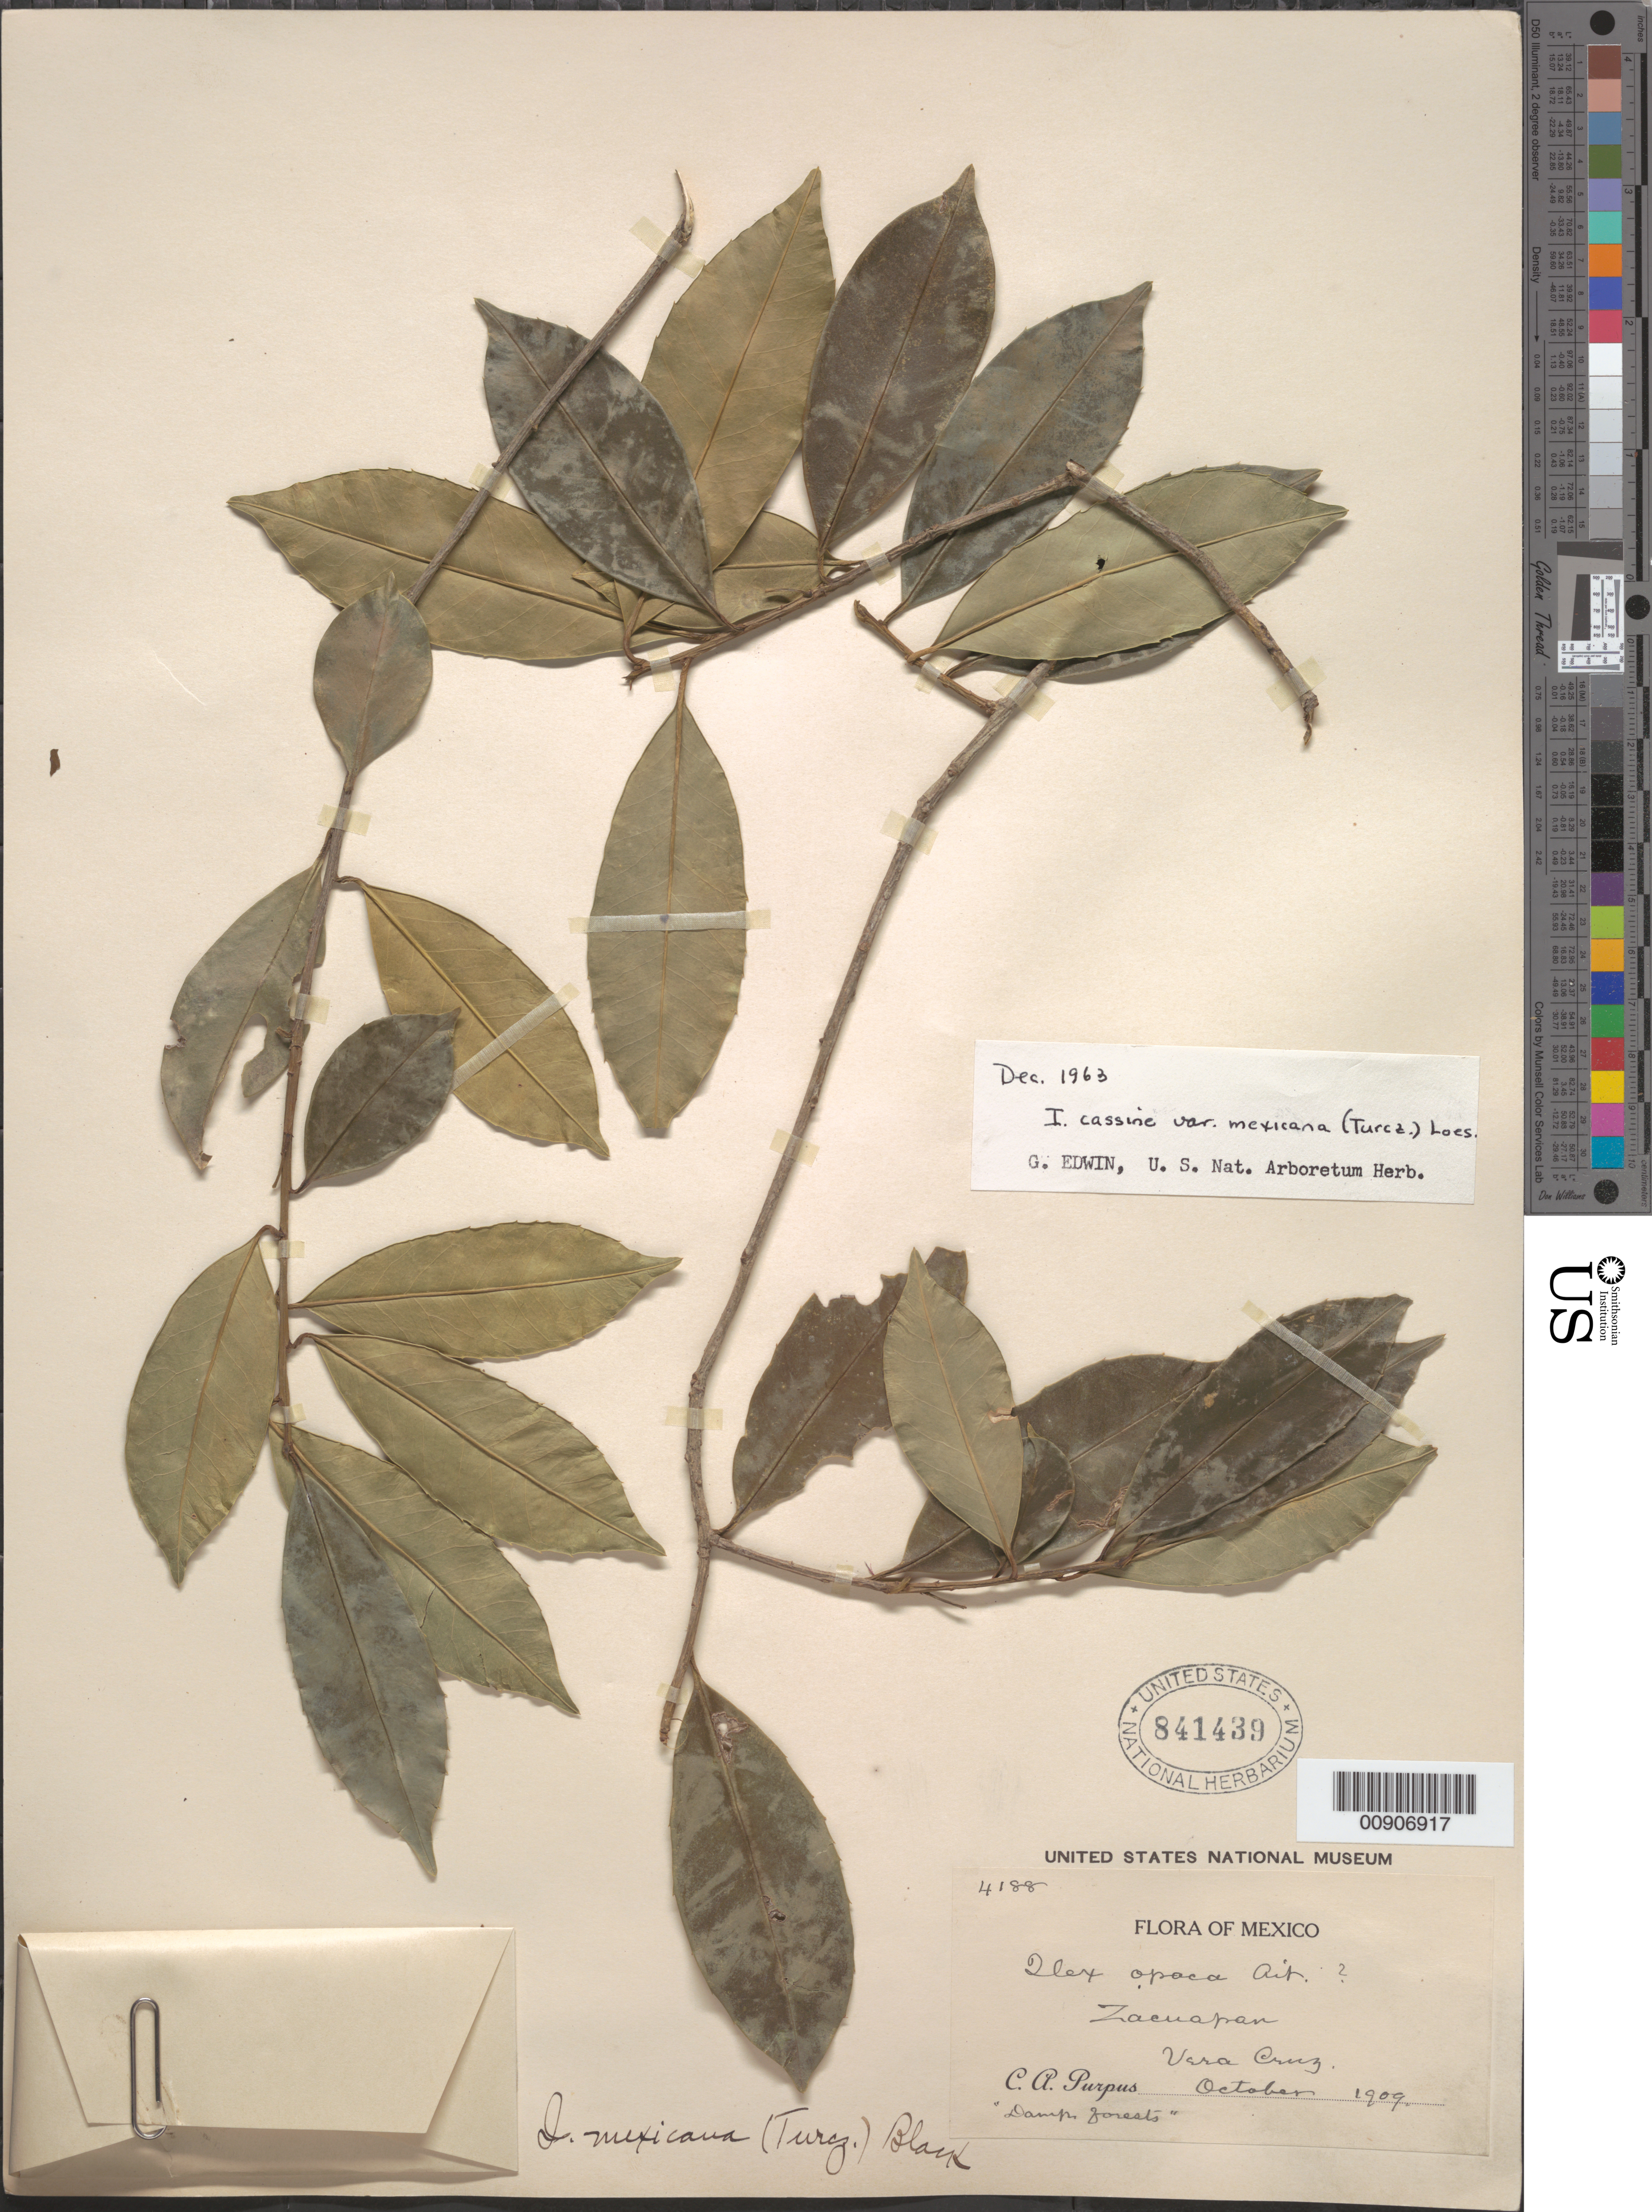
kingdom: Plantae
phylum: Tracheophyta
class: Magnoliopsida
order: Aquifoliales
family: Aquifoliaceae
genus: Ilex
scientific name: Ilex cassine var. mexicana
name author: (Walter) Sarg.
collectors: C. A. Purpus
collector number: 4188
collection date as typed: Oct 1909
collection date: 1909-10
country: Mexico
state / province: Veracruz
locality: Zacuapan, Veracruz.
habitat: Damp forests.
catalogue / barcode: US 841439